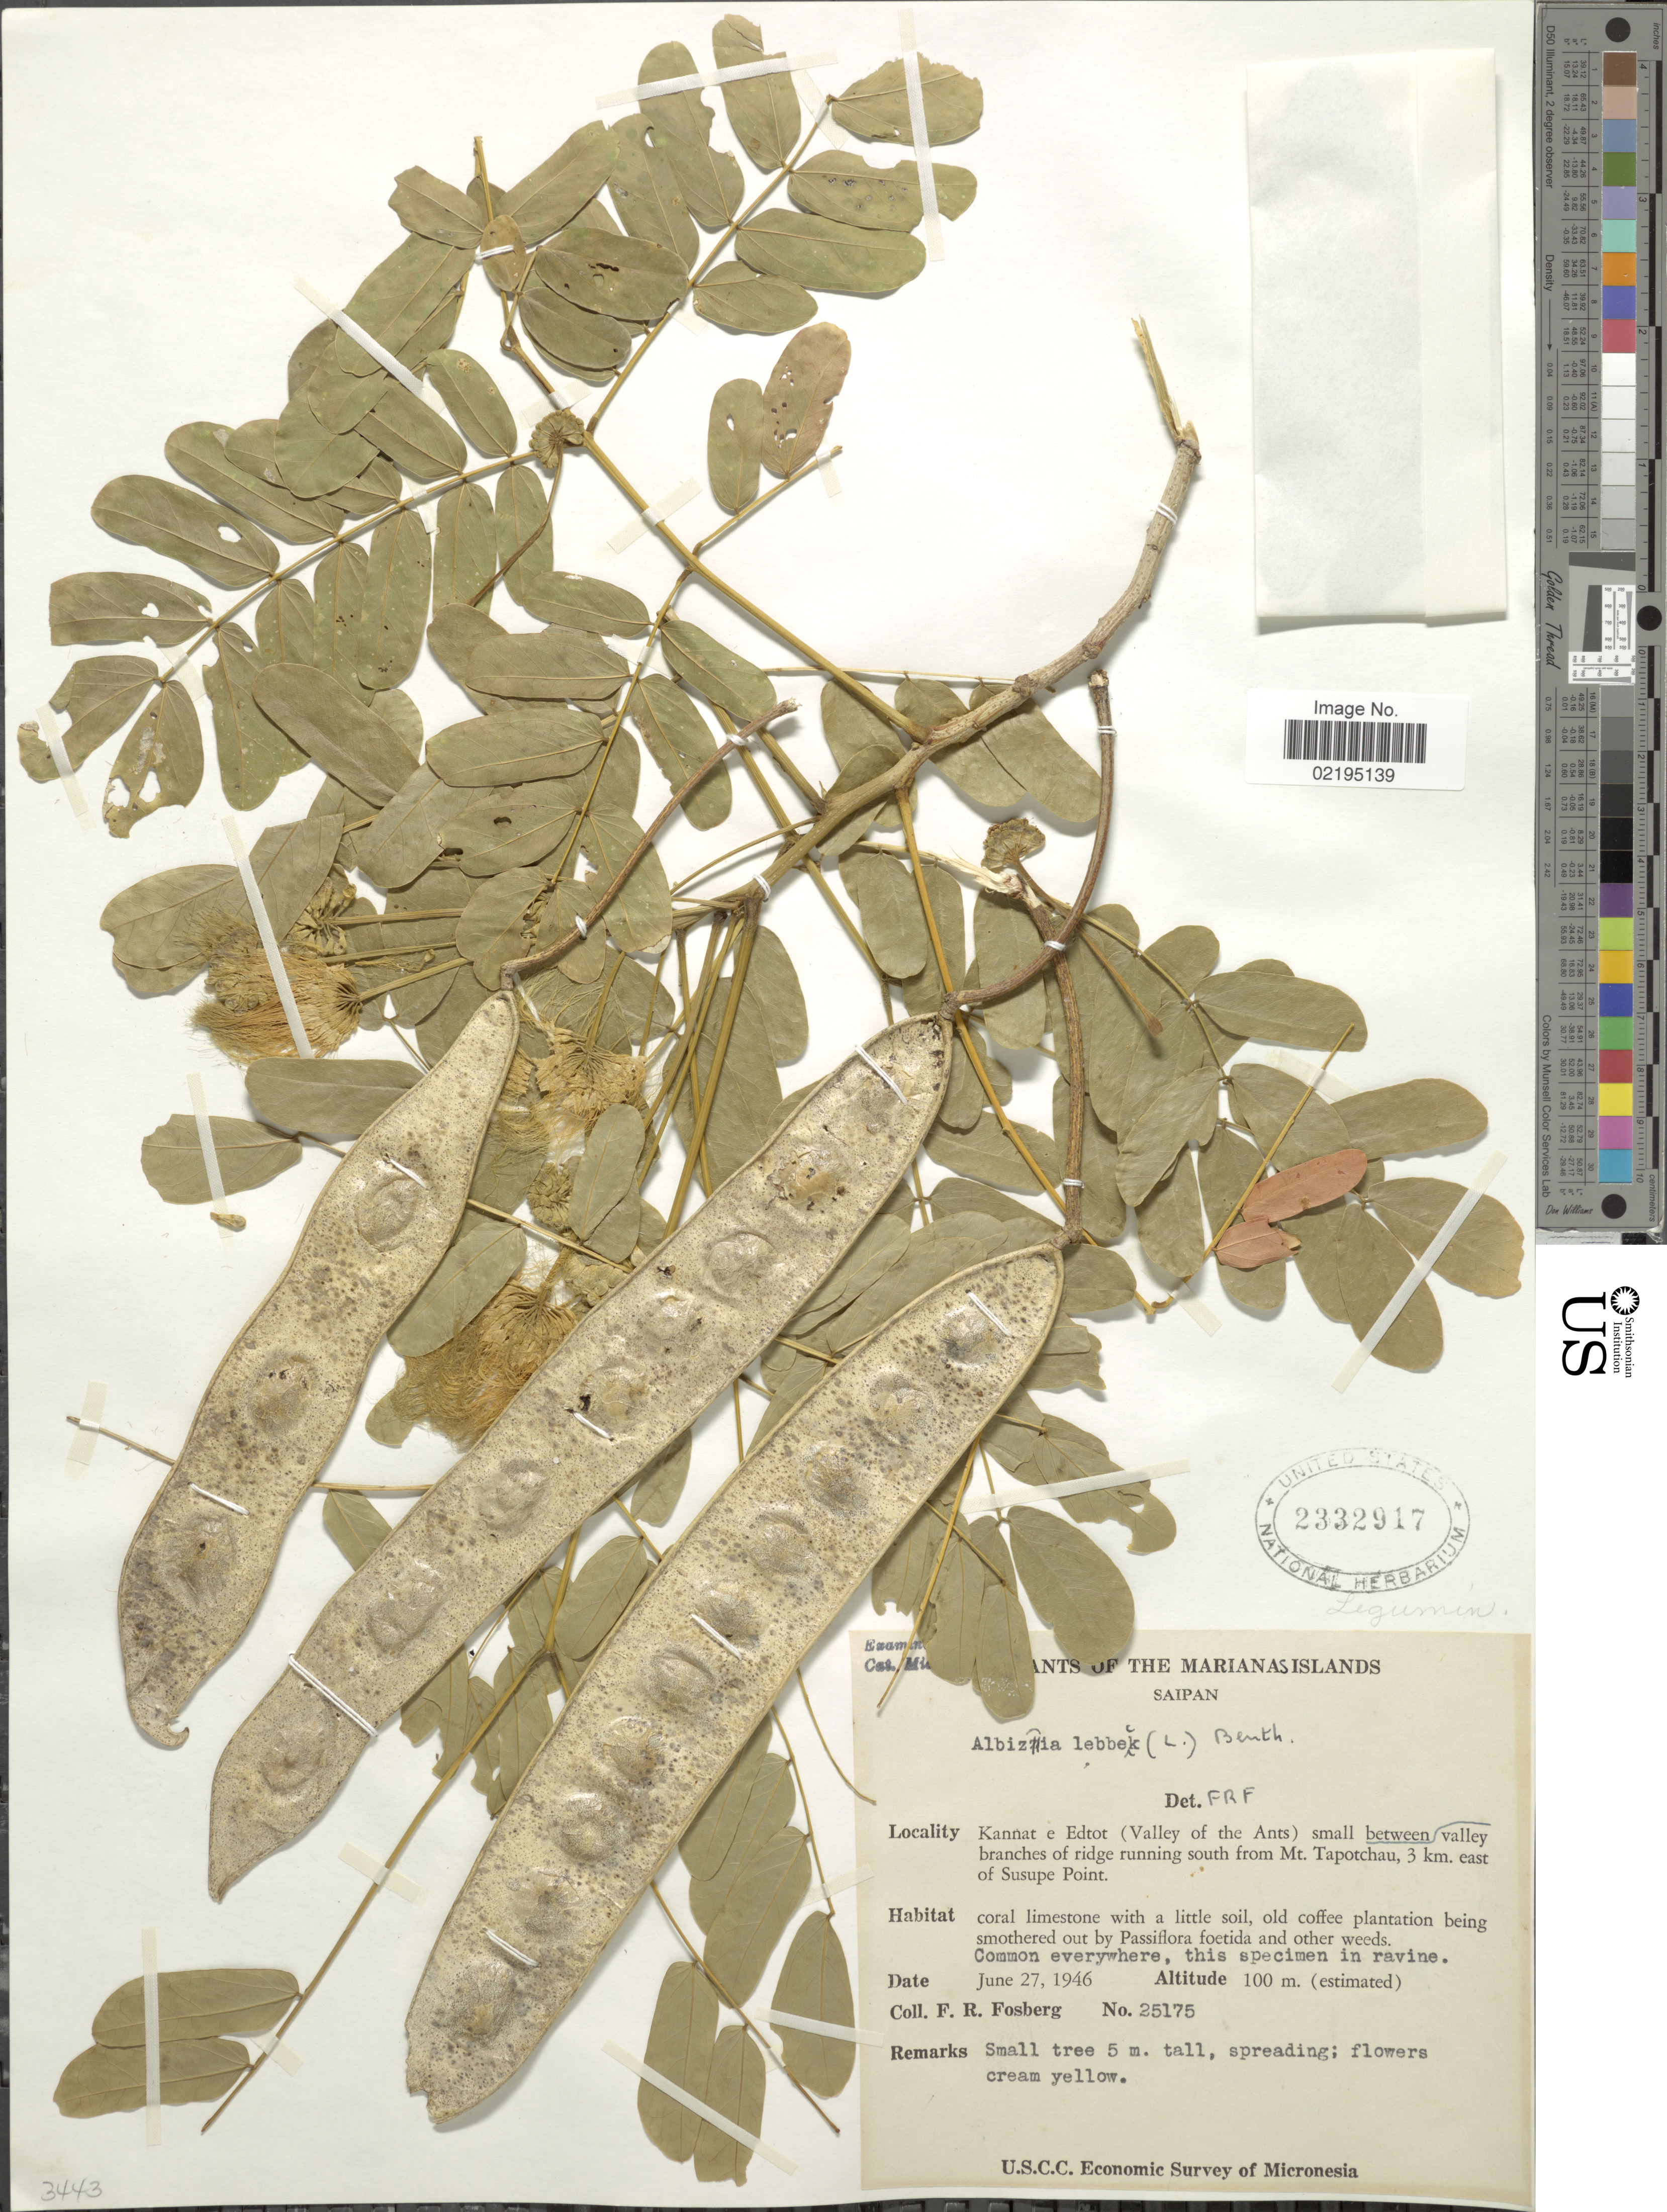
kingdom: Plantae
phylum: Tracheophyta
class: Magnoliopsida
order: Fabales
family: Fabaceae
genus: Albizia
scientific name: Albizia lebbeck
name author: (L.) Benth.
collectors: F. R. Fosberg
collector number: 25175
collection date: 1946-06-27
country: Northern Mariana Islands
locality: Saipan, Kannat e Edtot (Valley of the Ants) small between valley branches of ridge running south from Mt. Tapotchau, 3 km. east of Susupe Point.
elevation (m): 100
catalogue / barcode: US 2332917